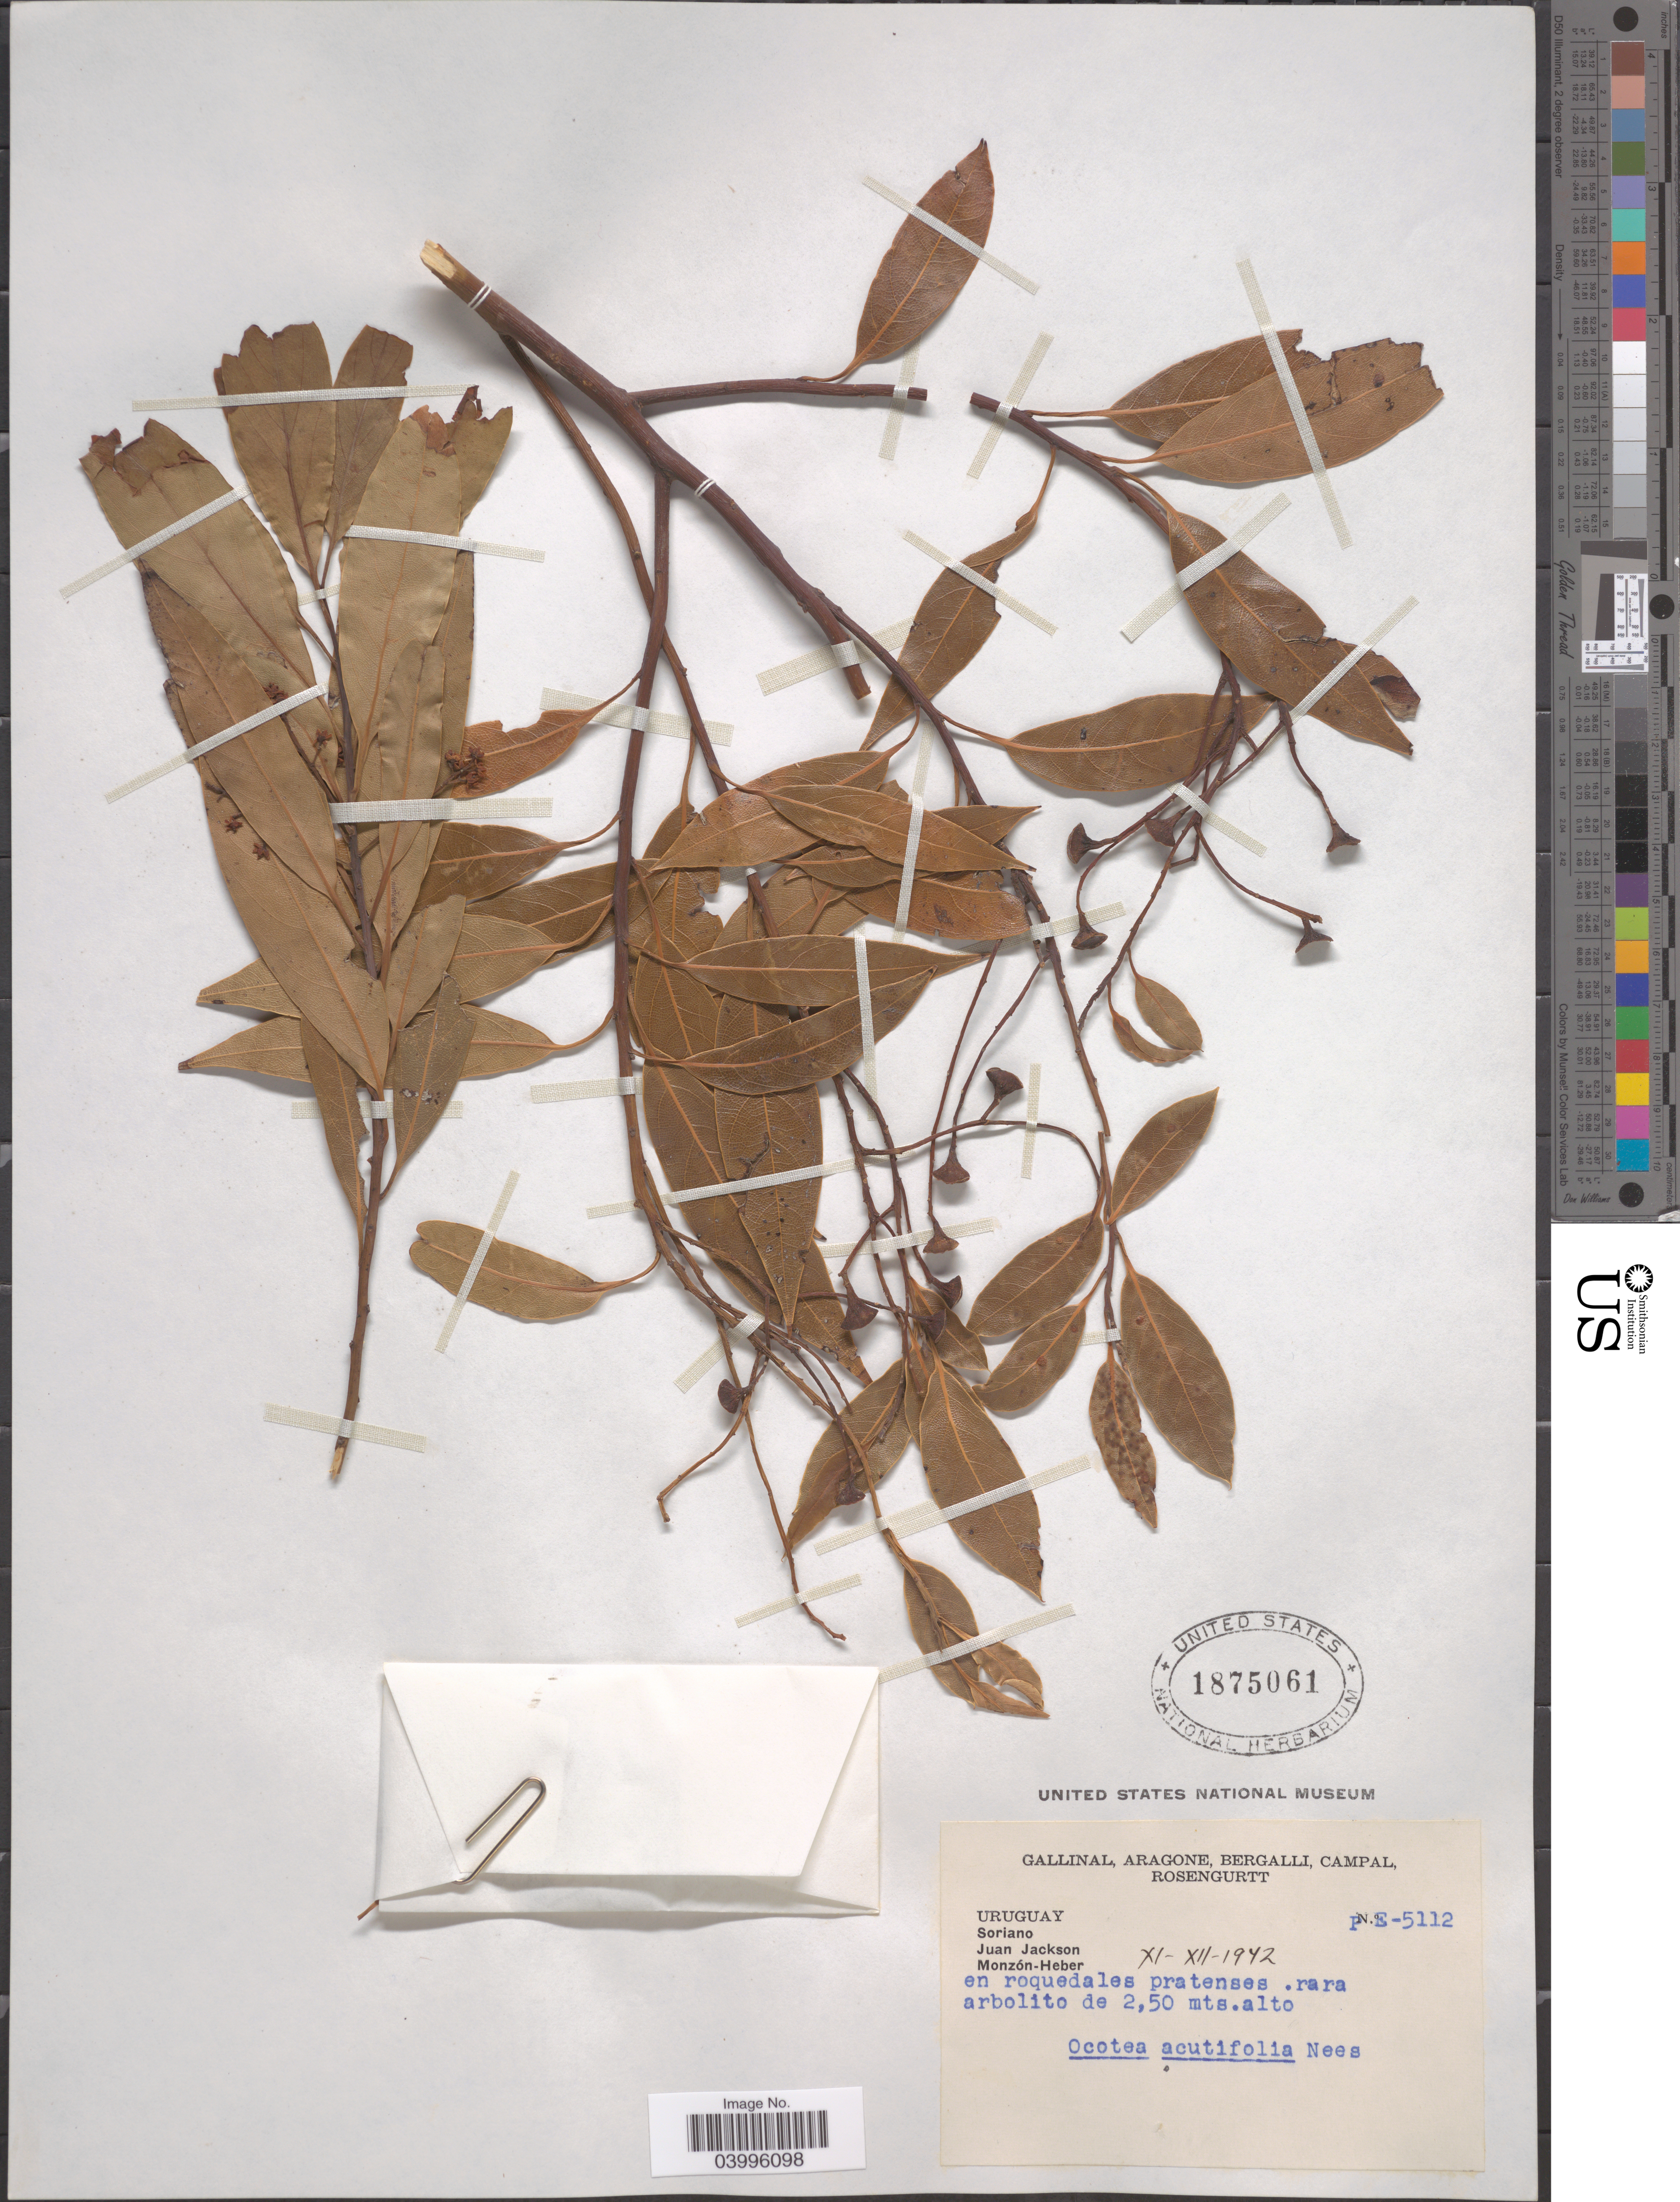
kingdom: Plantae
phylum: Tracheophyta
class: Magnoliopsida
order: Laurales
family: Lauraceae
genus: Ocotea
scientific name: Ocotea acutifolia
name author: (Nees) Mez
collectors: -. Gallinal, -- Aragone, -- Bergalli, -- Campal & Rosengurtt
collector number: PE-5112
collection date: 1942-11/1942-12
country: Uruguay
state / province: Soriano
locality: Juan Jackson. Monzón-Heber.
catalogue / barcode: US 1875061